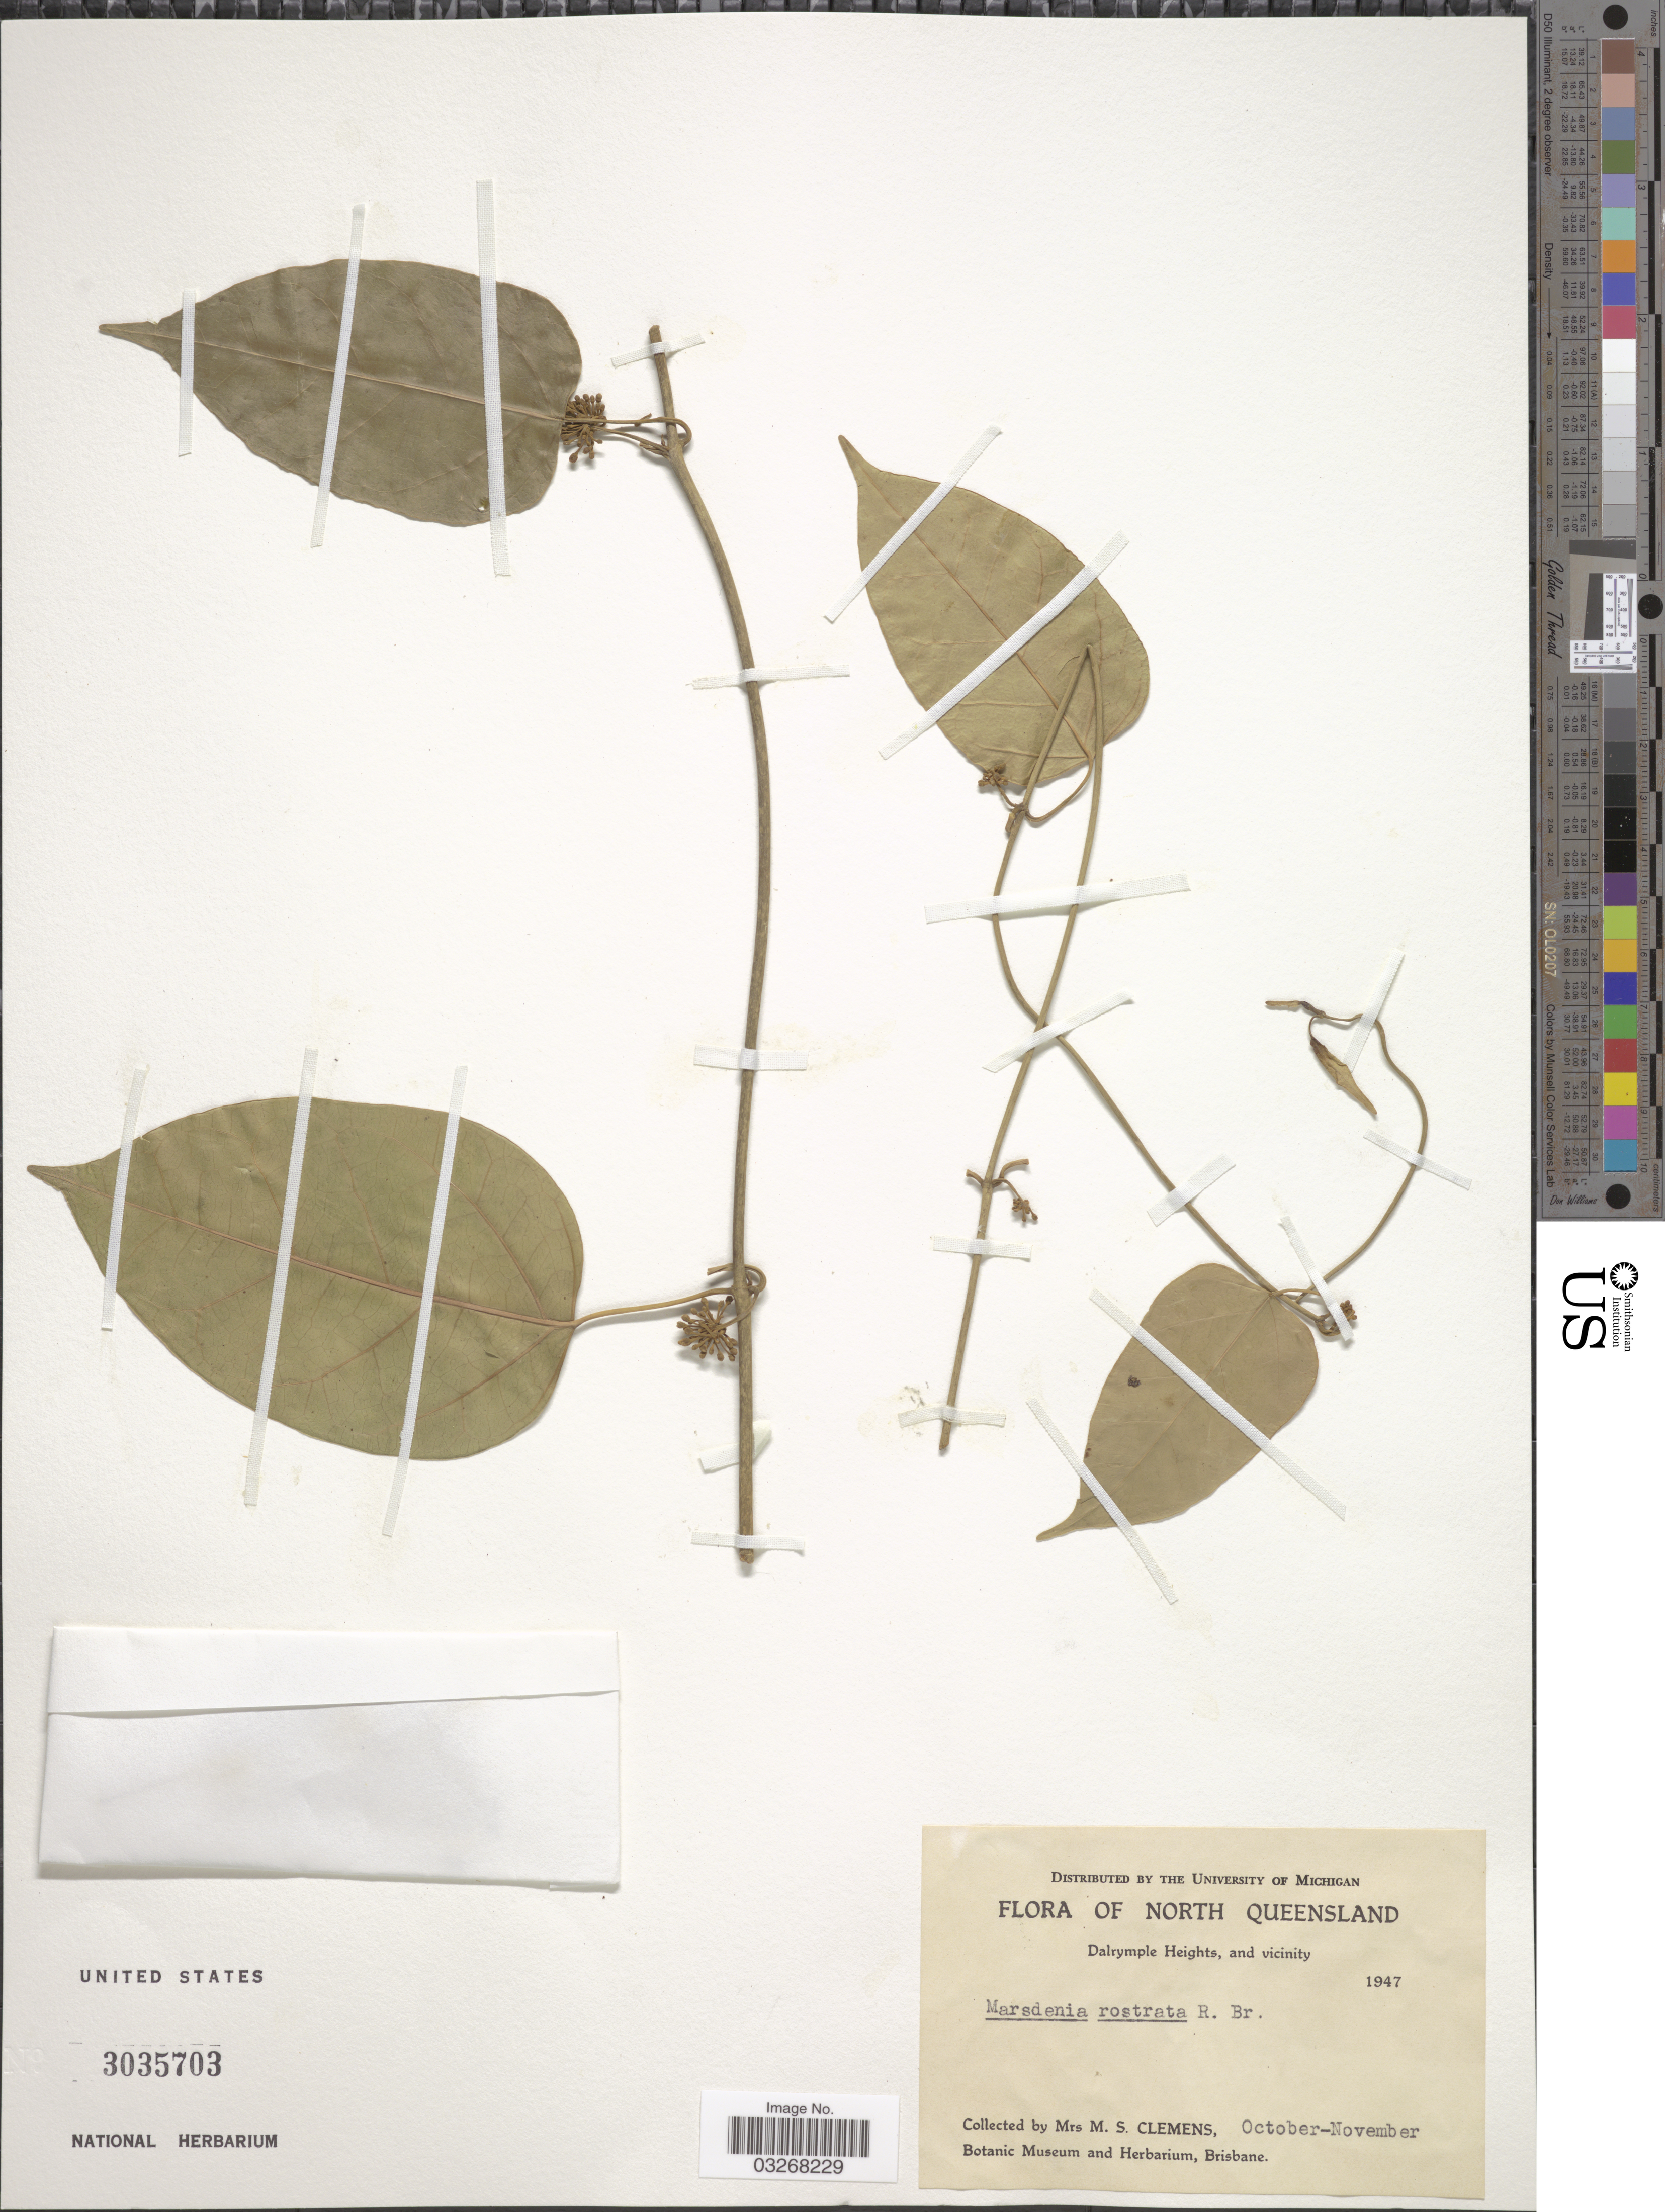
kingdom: Plantae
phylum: Tracheophyta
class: Magnoliopsida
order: Gentianales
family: Apocynaceae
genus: Marsdenia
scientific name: Marsdenia rostrata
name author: R. Br.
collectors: M. S. Clemens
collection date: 1947-10/1947-11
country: Australia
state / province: Queensland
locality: North Queensland. Dalrymple Heights, and vicinity.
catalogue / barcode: US 3035703